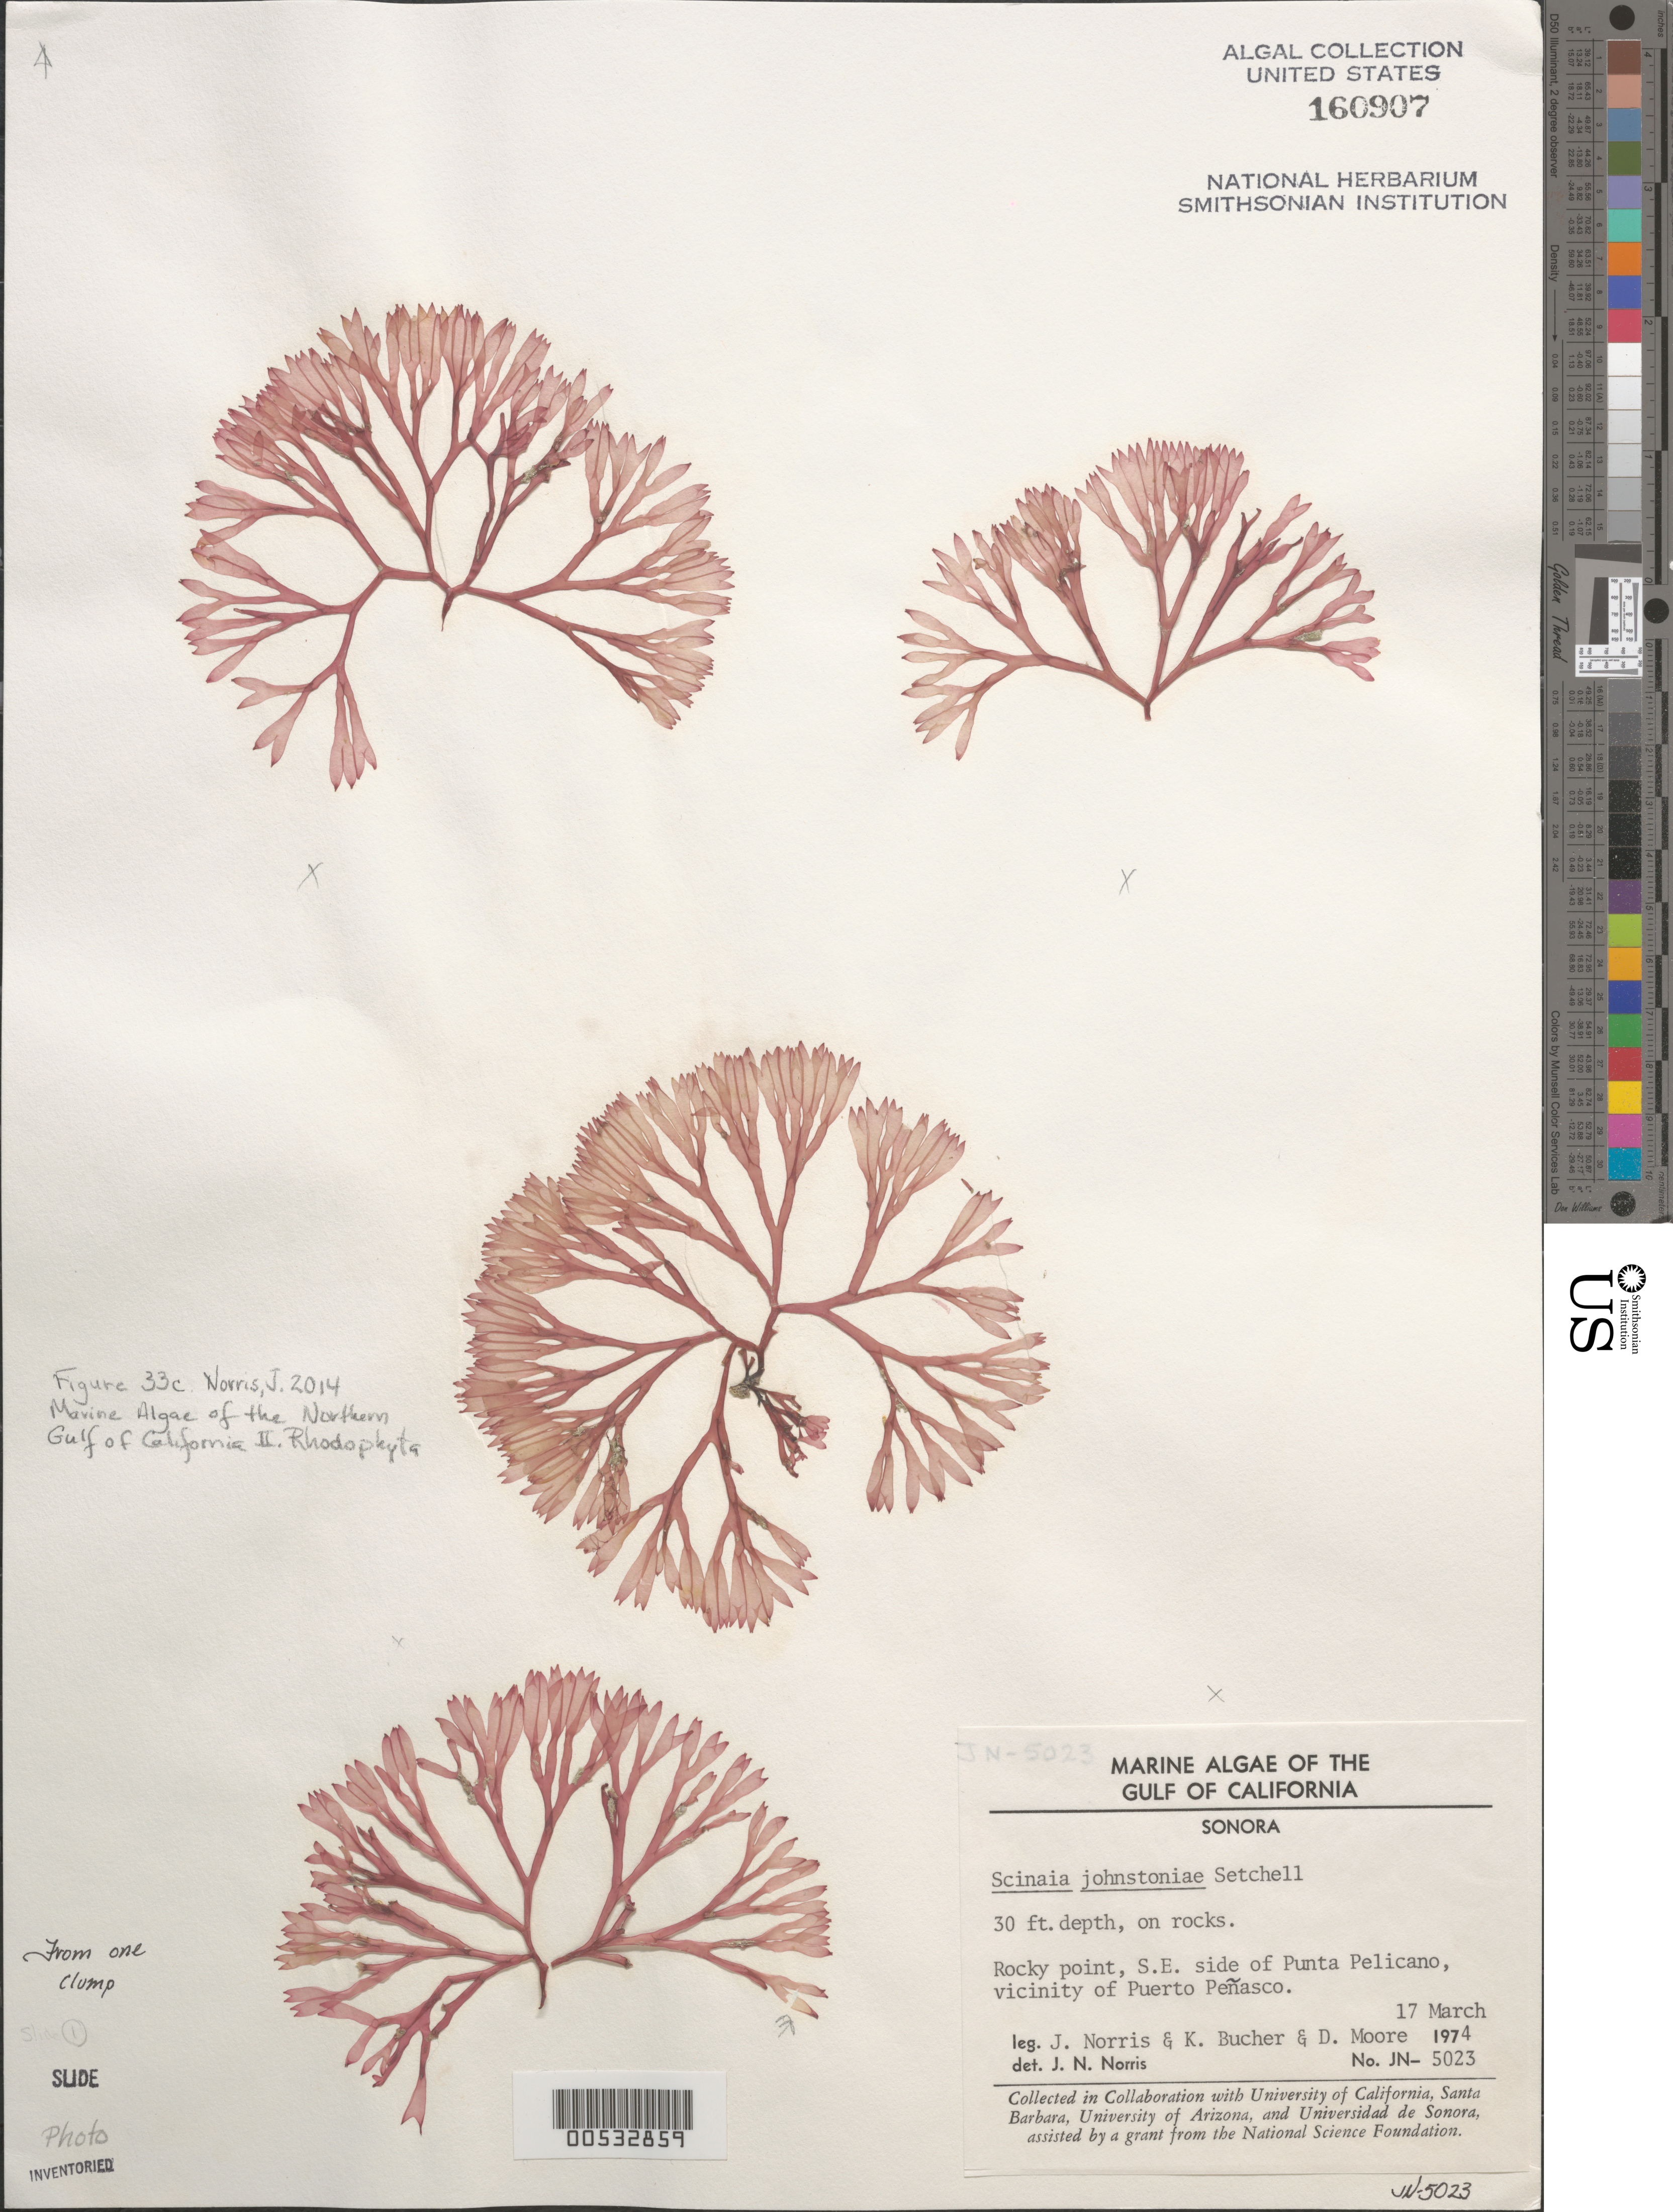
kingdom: Plantae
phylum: Rhodophyta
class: Florideophyceae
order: Nemaliales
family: Scinaiaceae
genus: Scinaia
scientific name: Scinaia johnstoniae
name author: Setch.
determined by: Norris, James N.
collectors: J. N. Norris, K. E. Bucher & D. Moore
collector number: JN-5023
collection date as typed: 17 Mar 1974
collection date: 1974-03-17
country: Mexico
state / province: Sonora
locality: Punta Pelicano, Puerto Penasco area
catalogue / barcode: US 160907